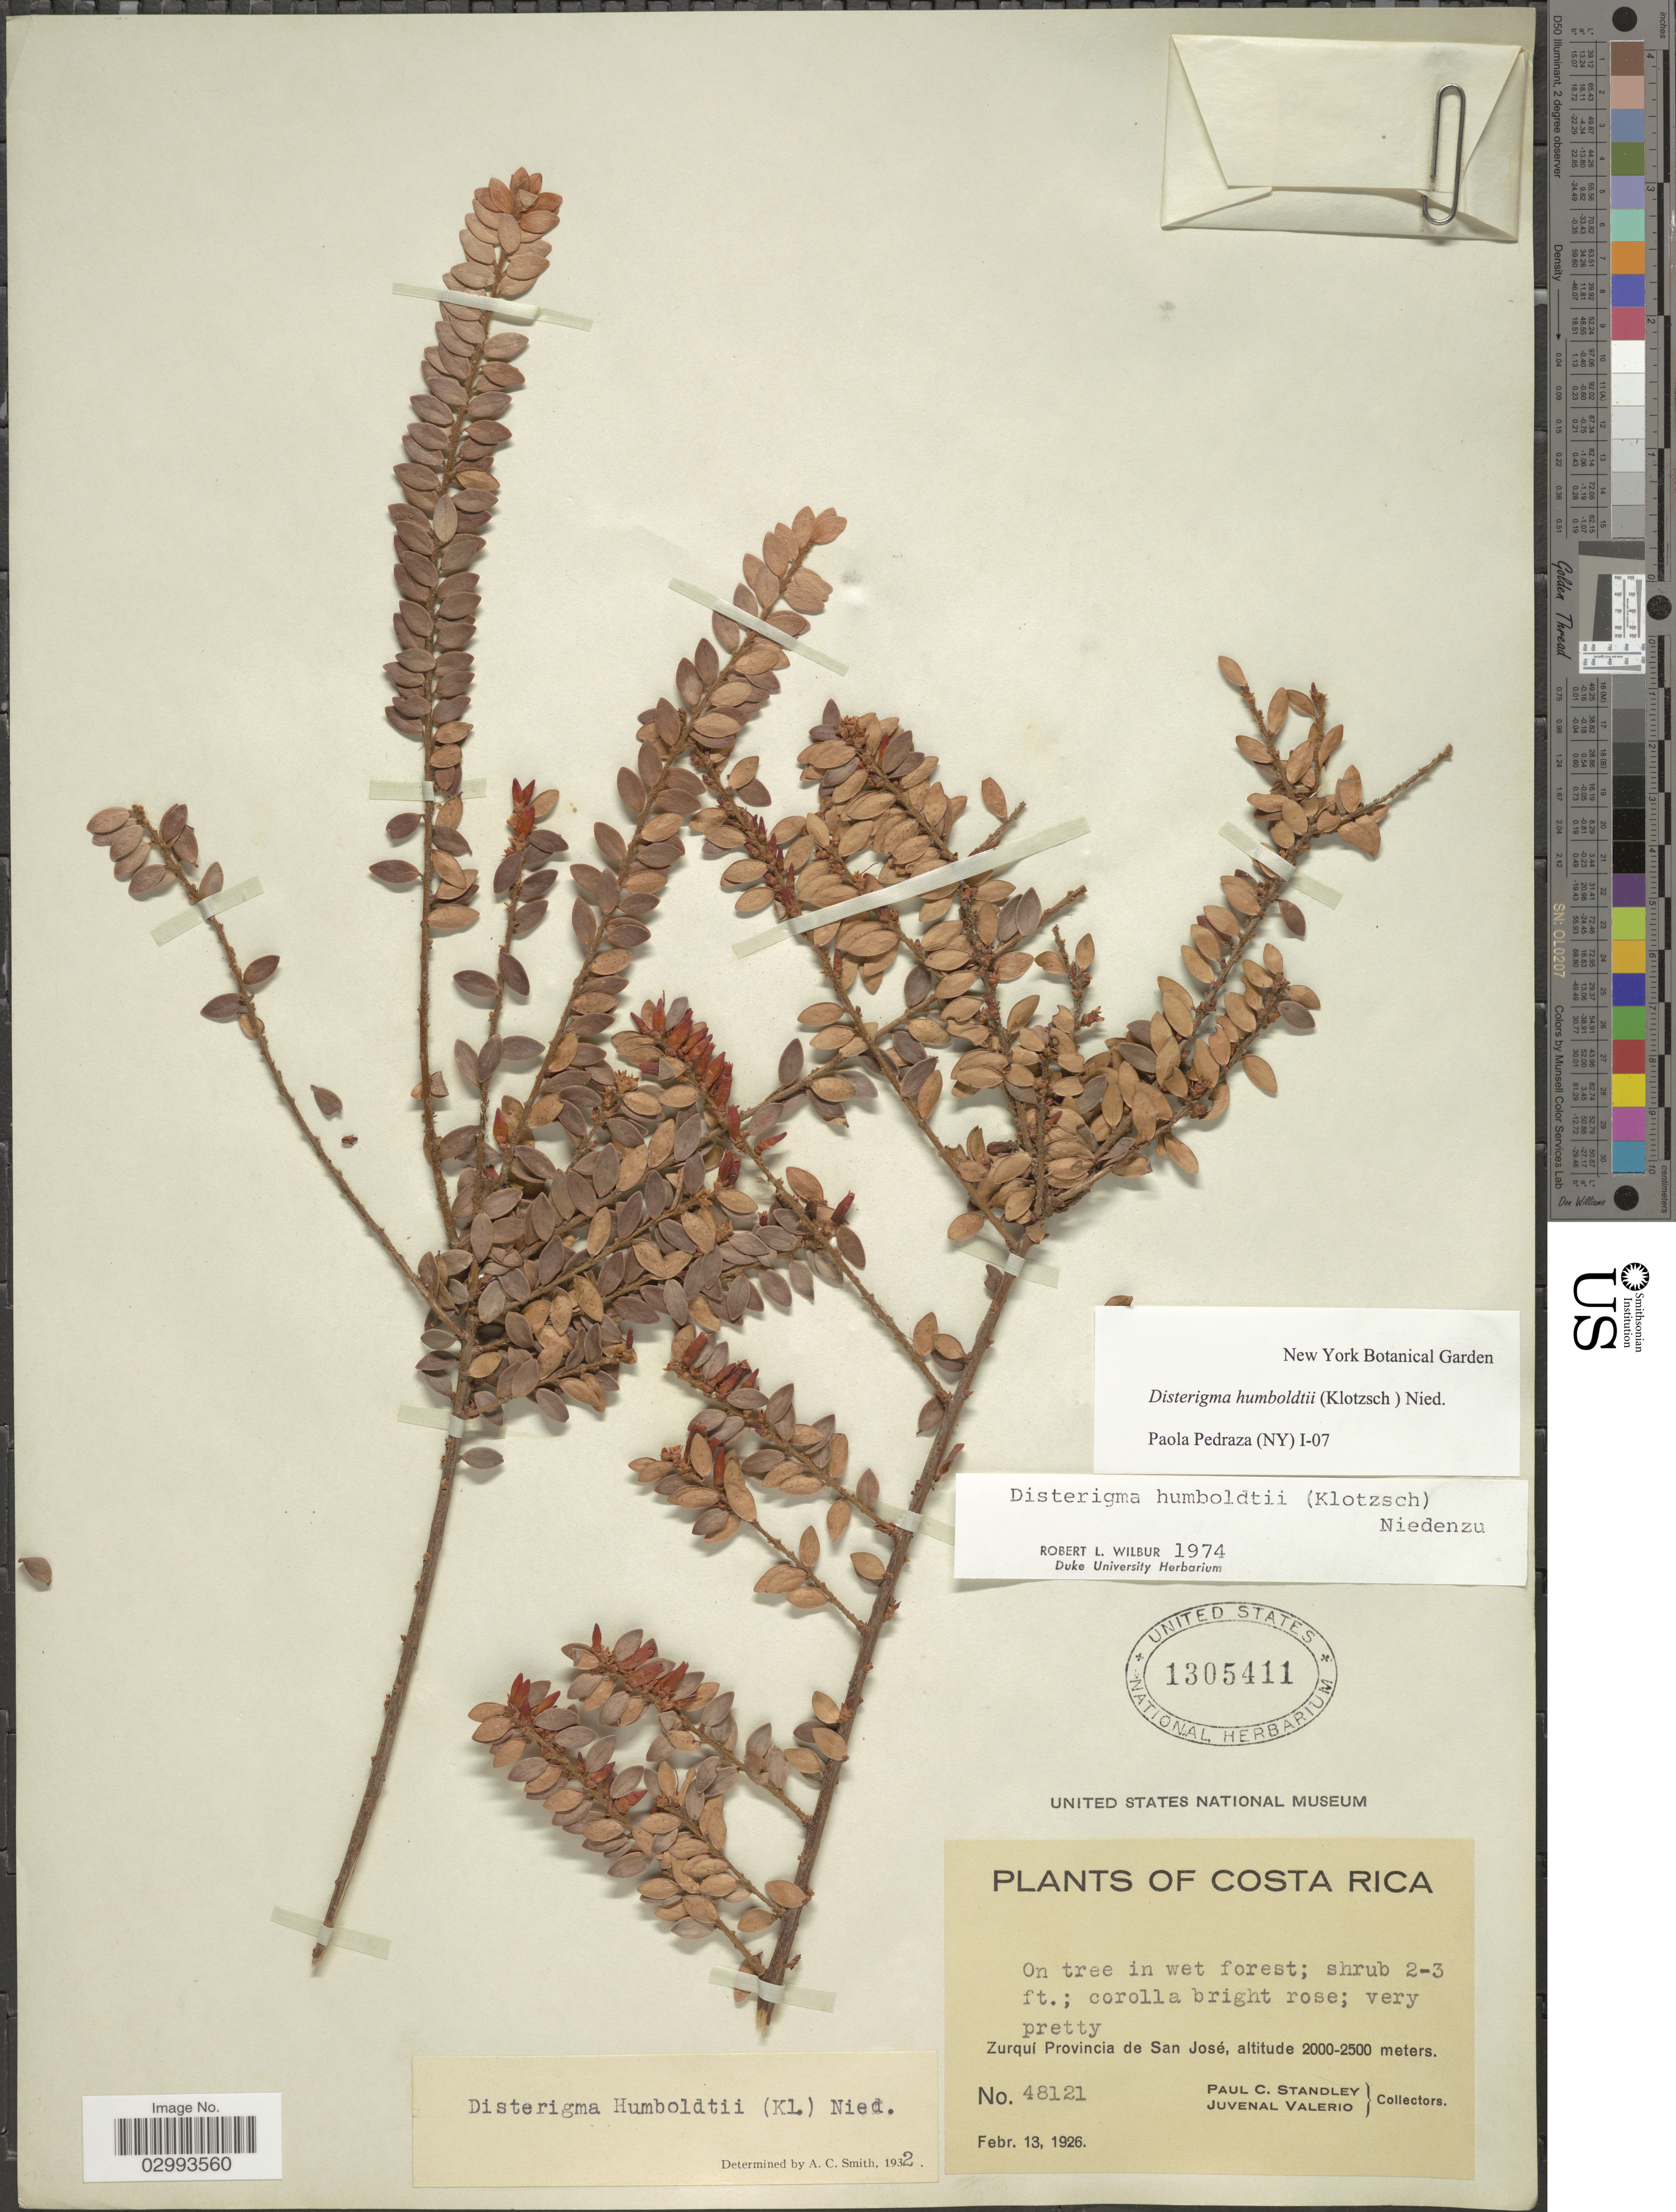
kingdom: Plantae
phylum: Tracheophyta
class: Magnoliopsida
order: Ericales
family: Ericaceae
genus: Disterigma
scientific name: Disterigma humboldtii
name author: (Klotzsch) Nied.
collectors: P. C. Standley & J. Valerio R.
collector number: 48121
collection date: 1926-02-13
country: Costa Rica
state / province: San José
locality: Zurqui Provincia de San José.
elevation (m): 2000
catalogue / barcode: US 1305411